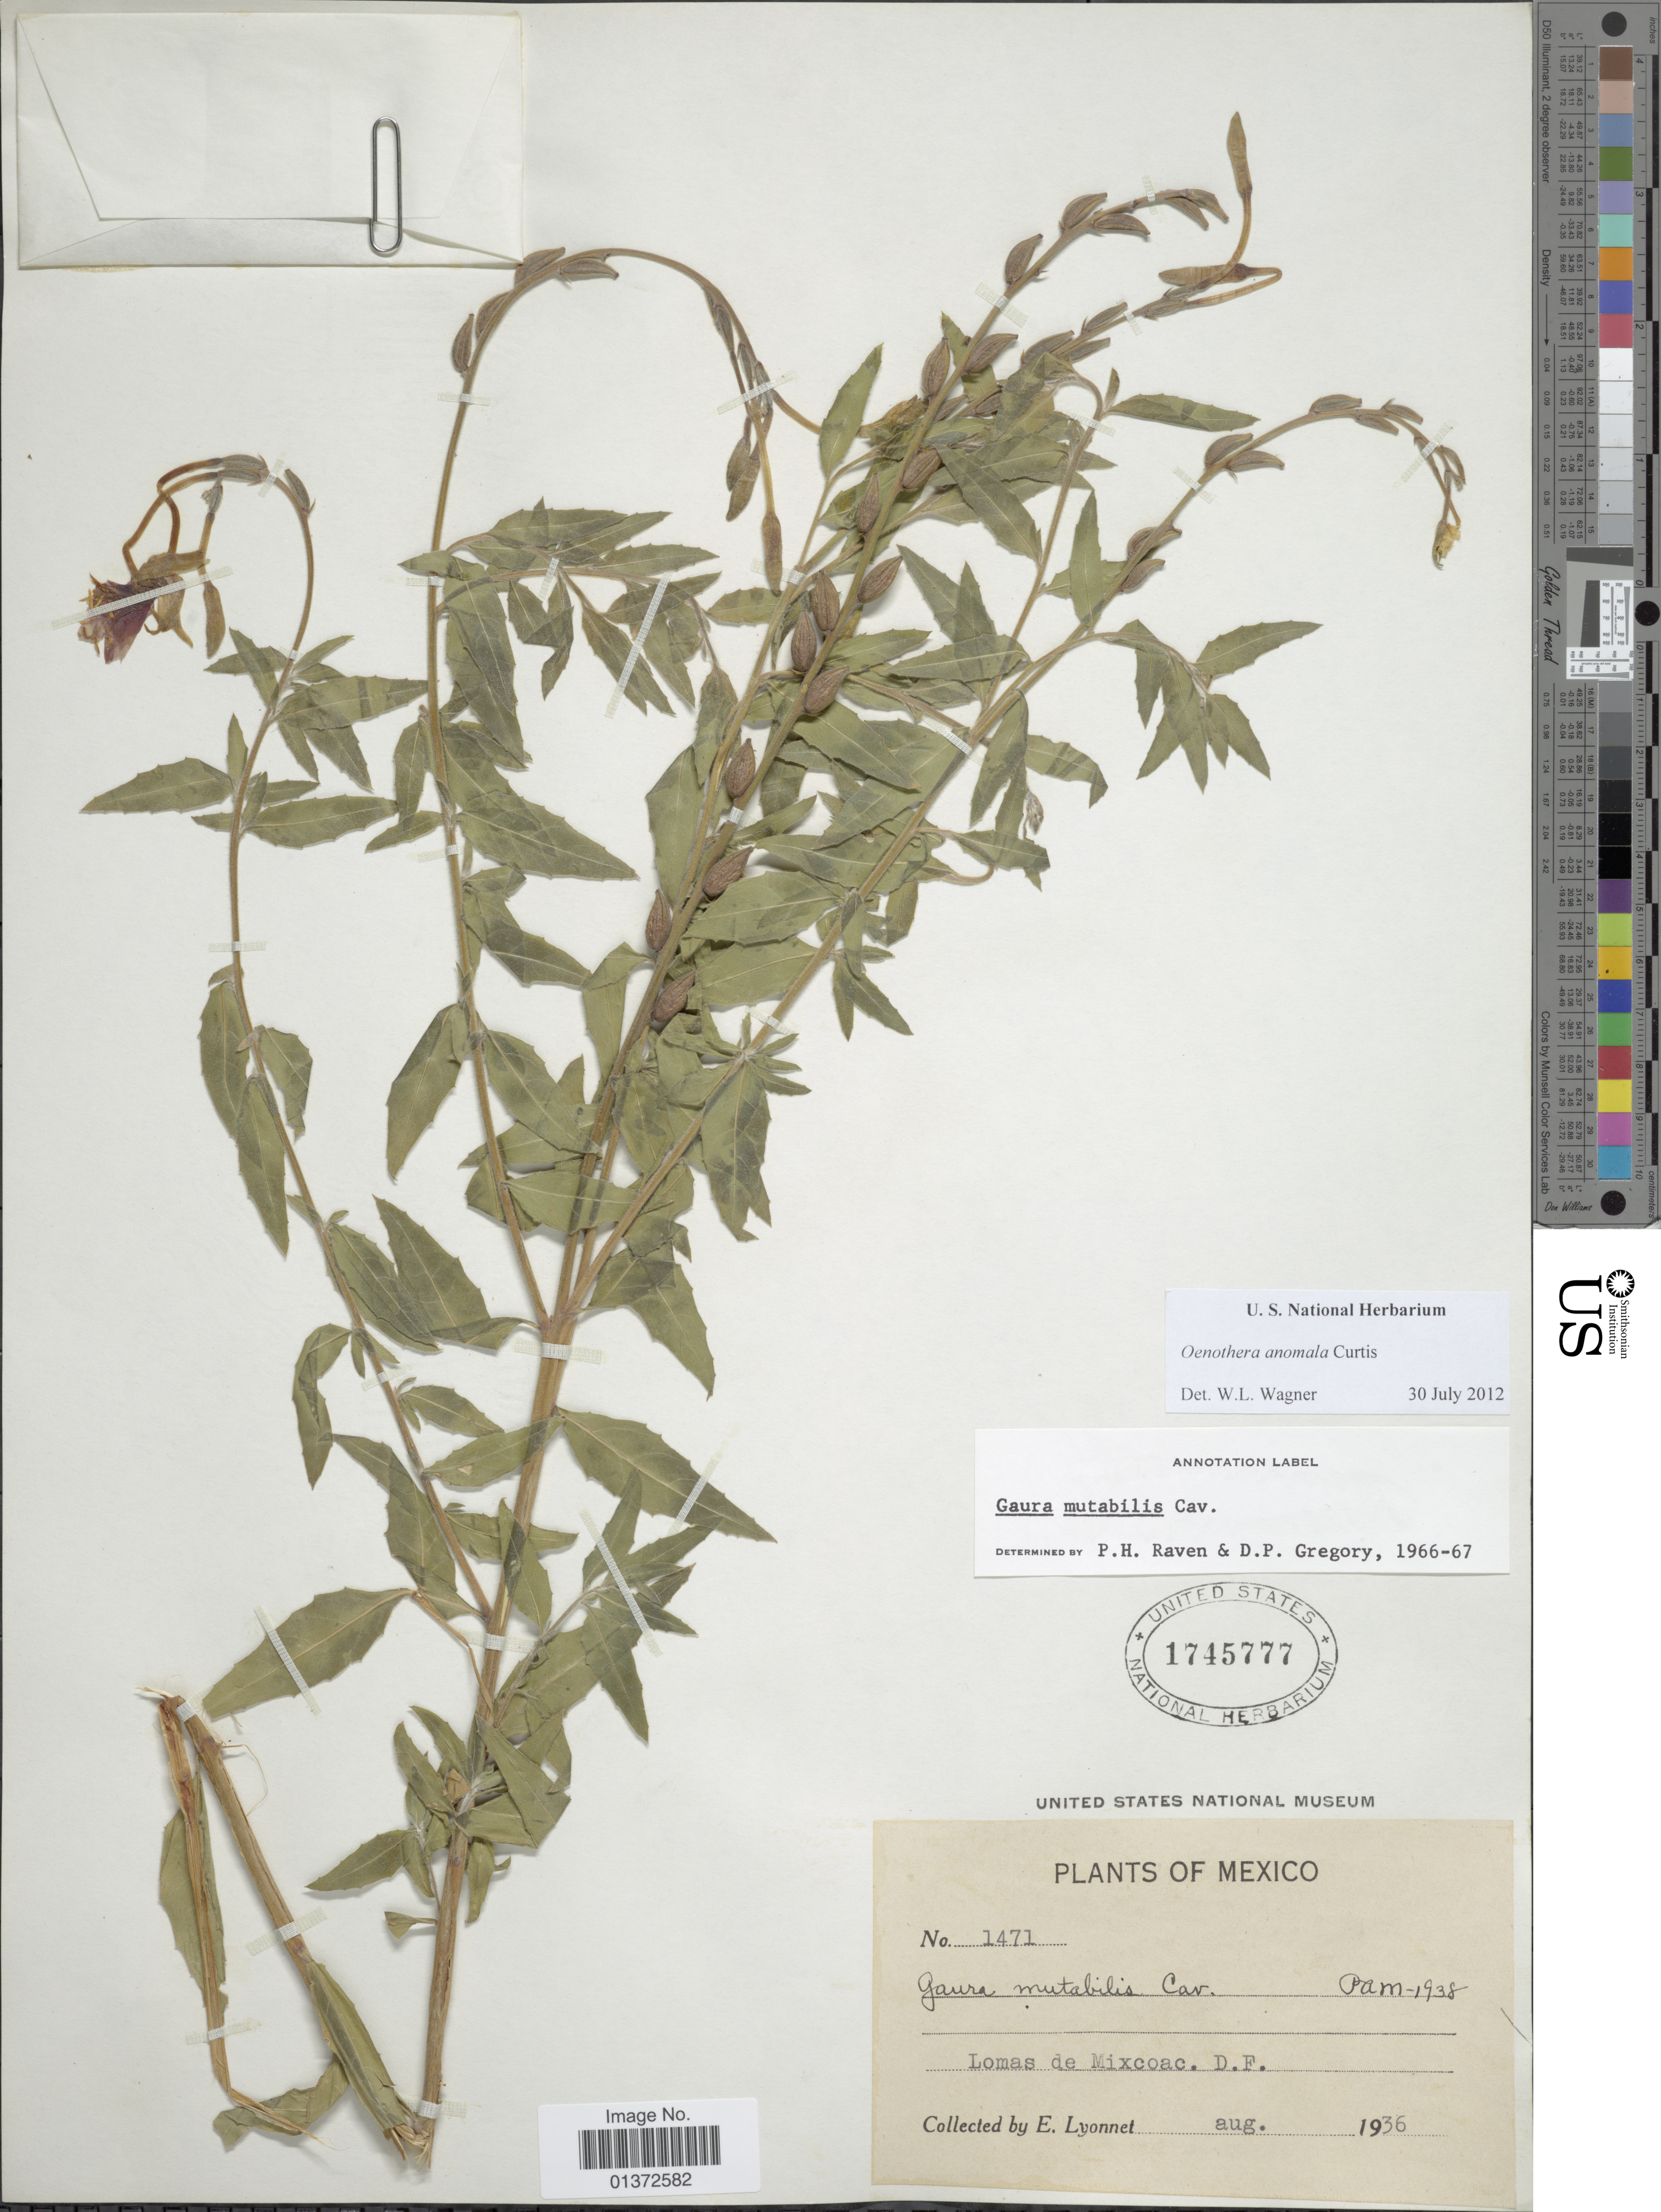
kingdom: Plantae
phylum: Tracheophyta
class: Magnoliopsida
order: Myrtales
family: Onagraceae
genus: Oenothera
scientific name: Oenothera anomala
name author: Curtis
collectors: E. Lyonnet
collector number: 1471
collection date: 1936-08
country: Mexico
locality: Lomas de Mixcoac. D. F.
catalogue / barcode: US 1745777